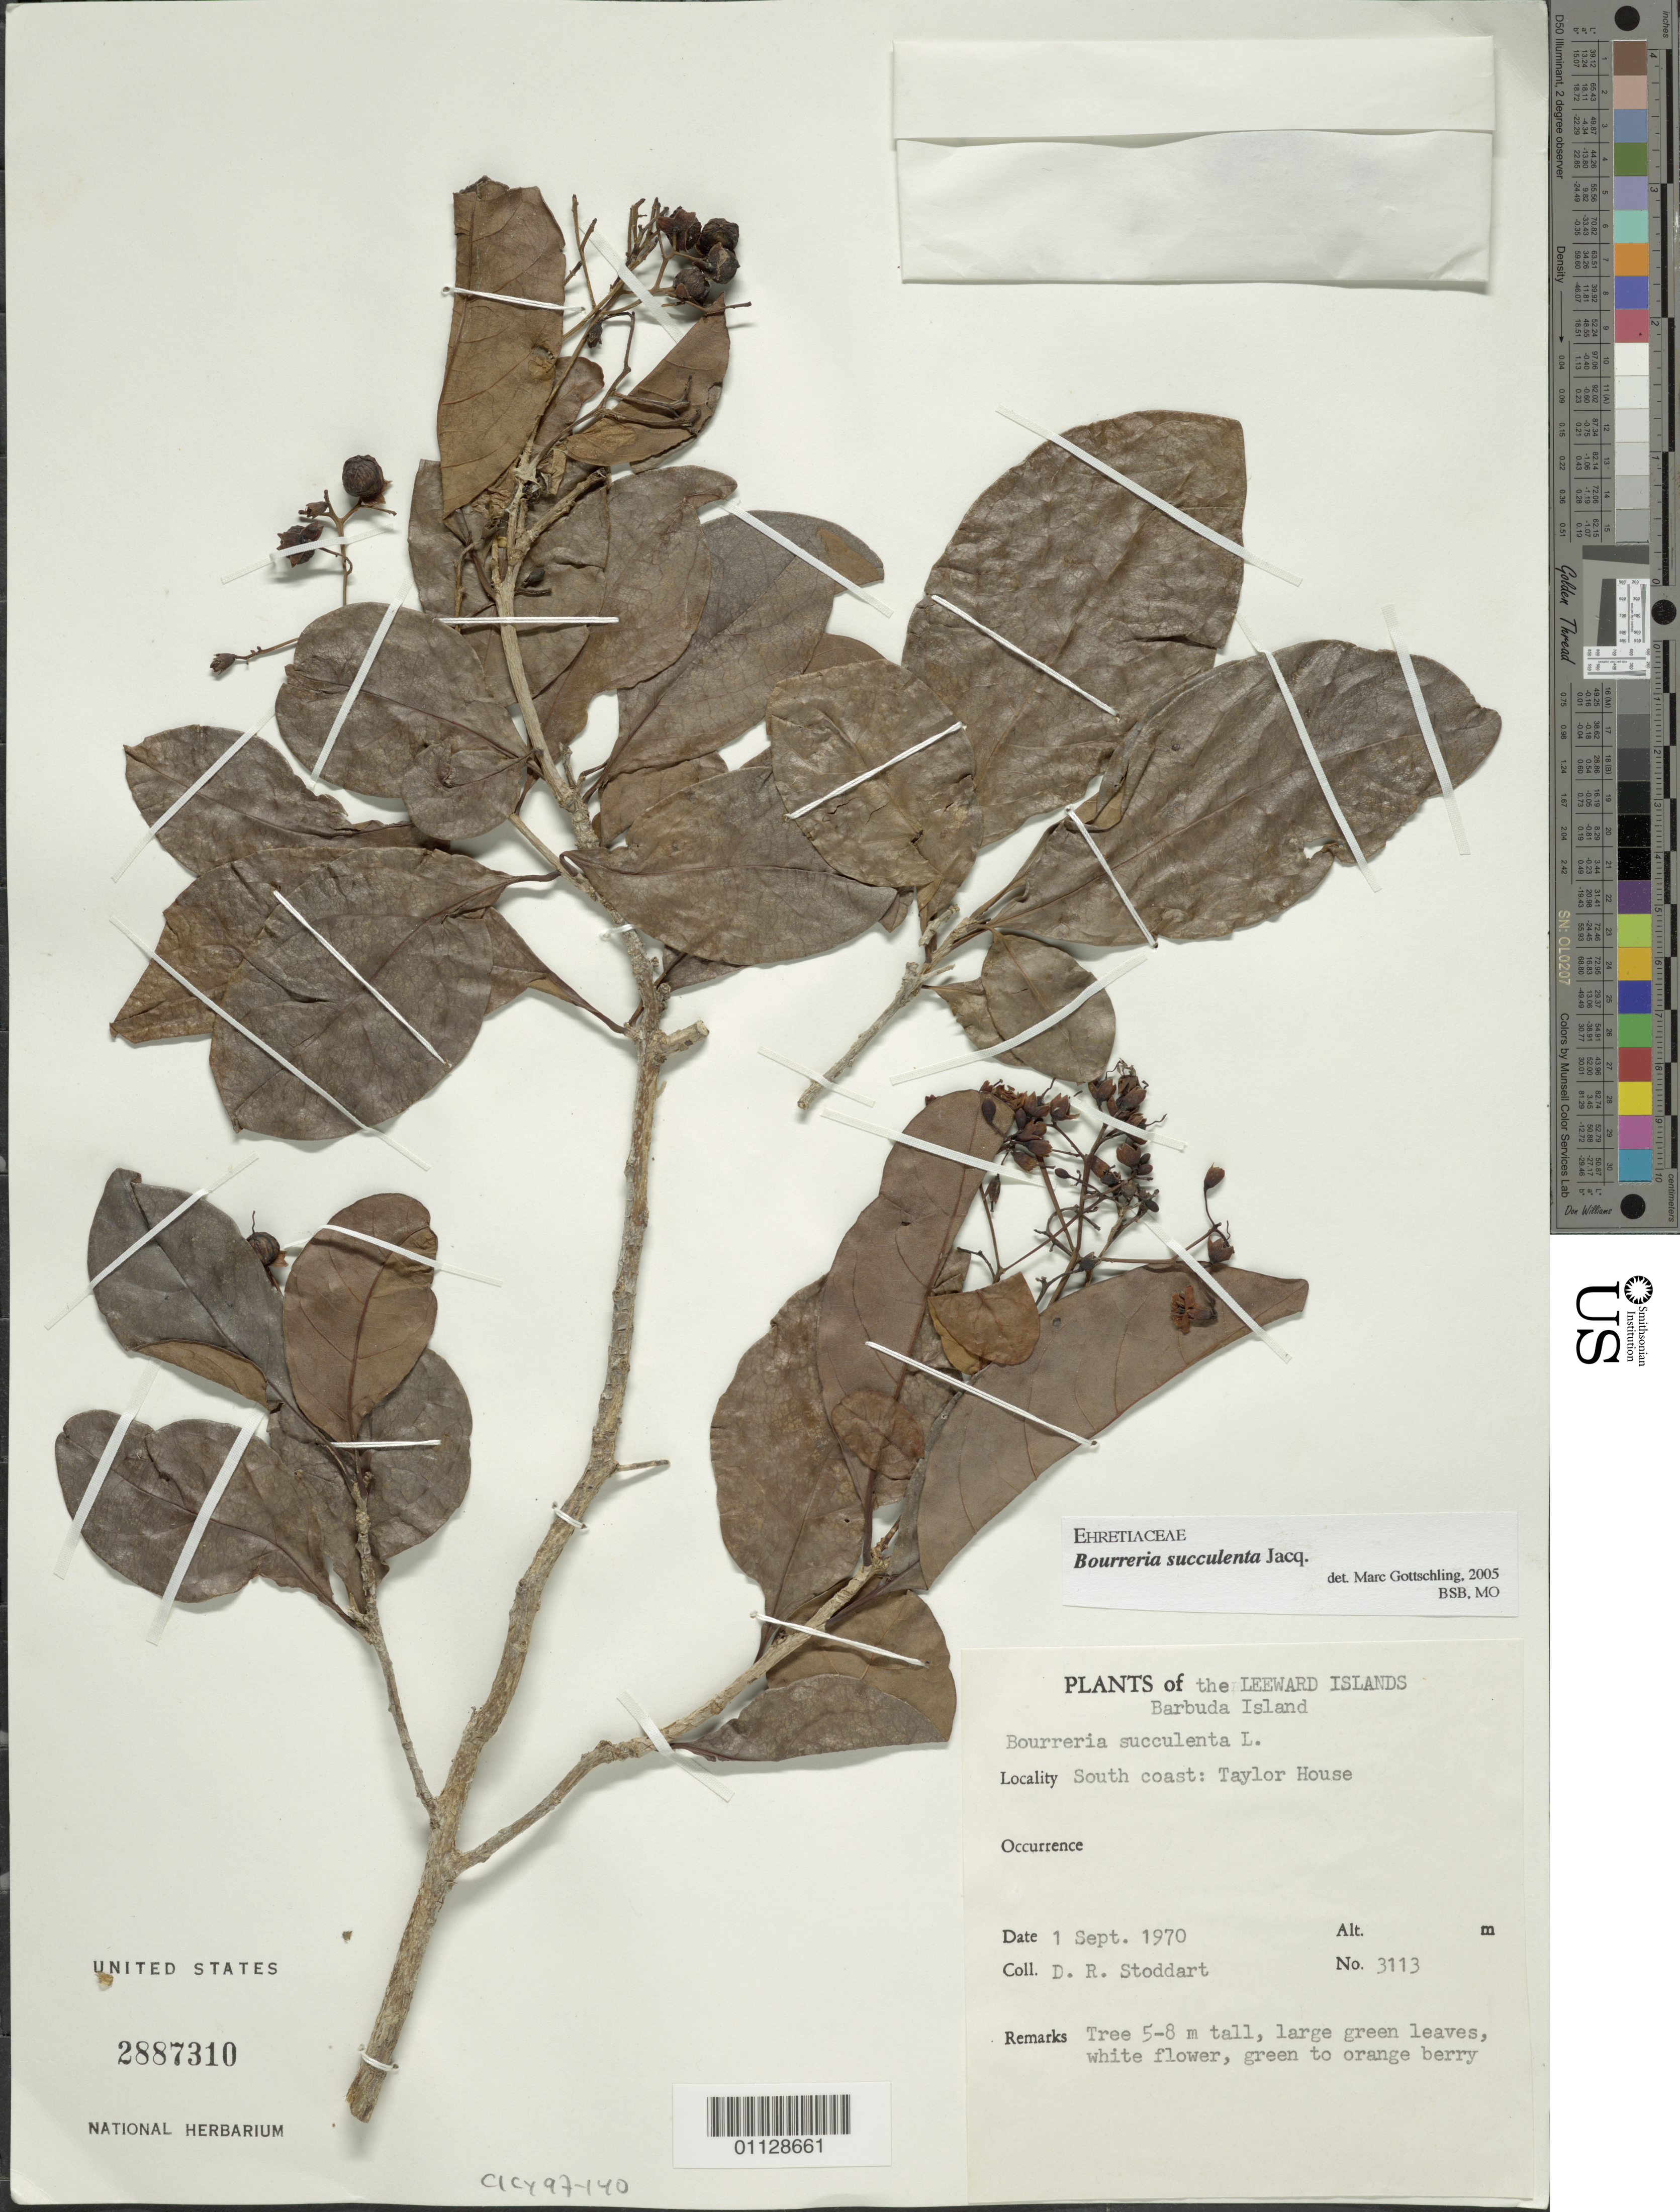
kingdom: Plantae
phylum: Tracheophyta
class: Magnoliopsida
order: Boraginales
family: Ehretiaceae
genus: Bourreria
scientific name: Bourreria succulenta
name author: Jacq.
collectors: D. R. Stoddart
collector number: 3113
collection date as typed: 01 Sep 1970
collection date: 1970-09-01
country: Antigua and Barbuda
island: Barbuda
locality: S coast: Taylor House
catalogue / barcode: US 2887310